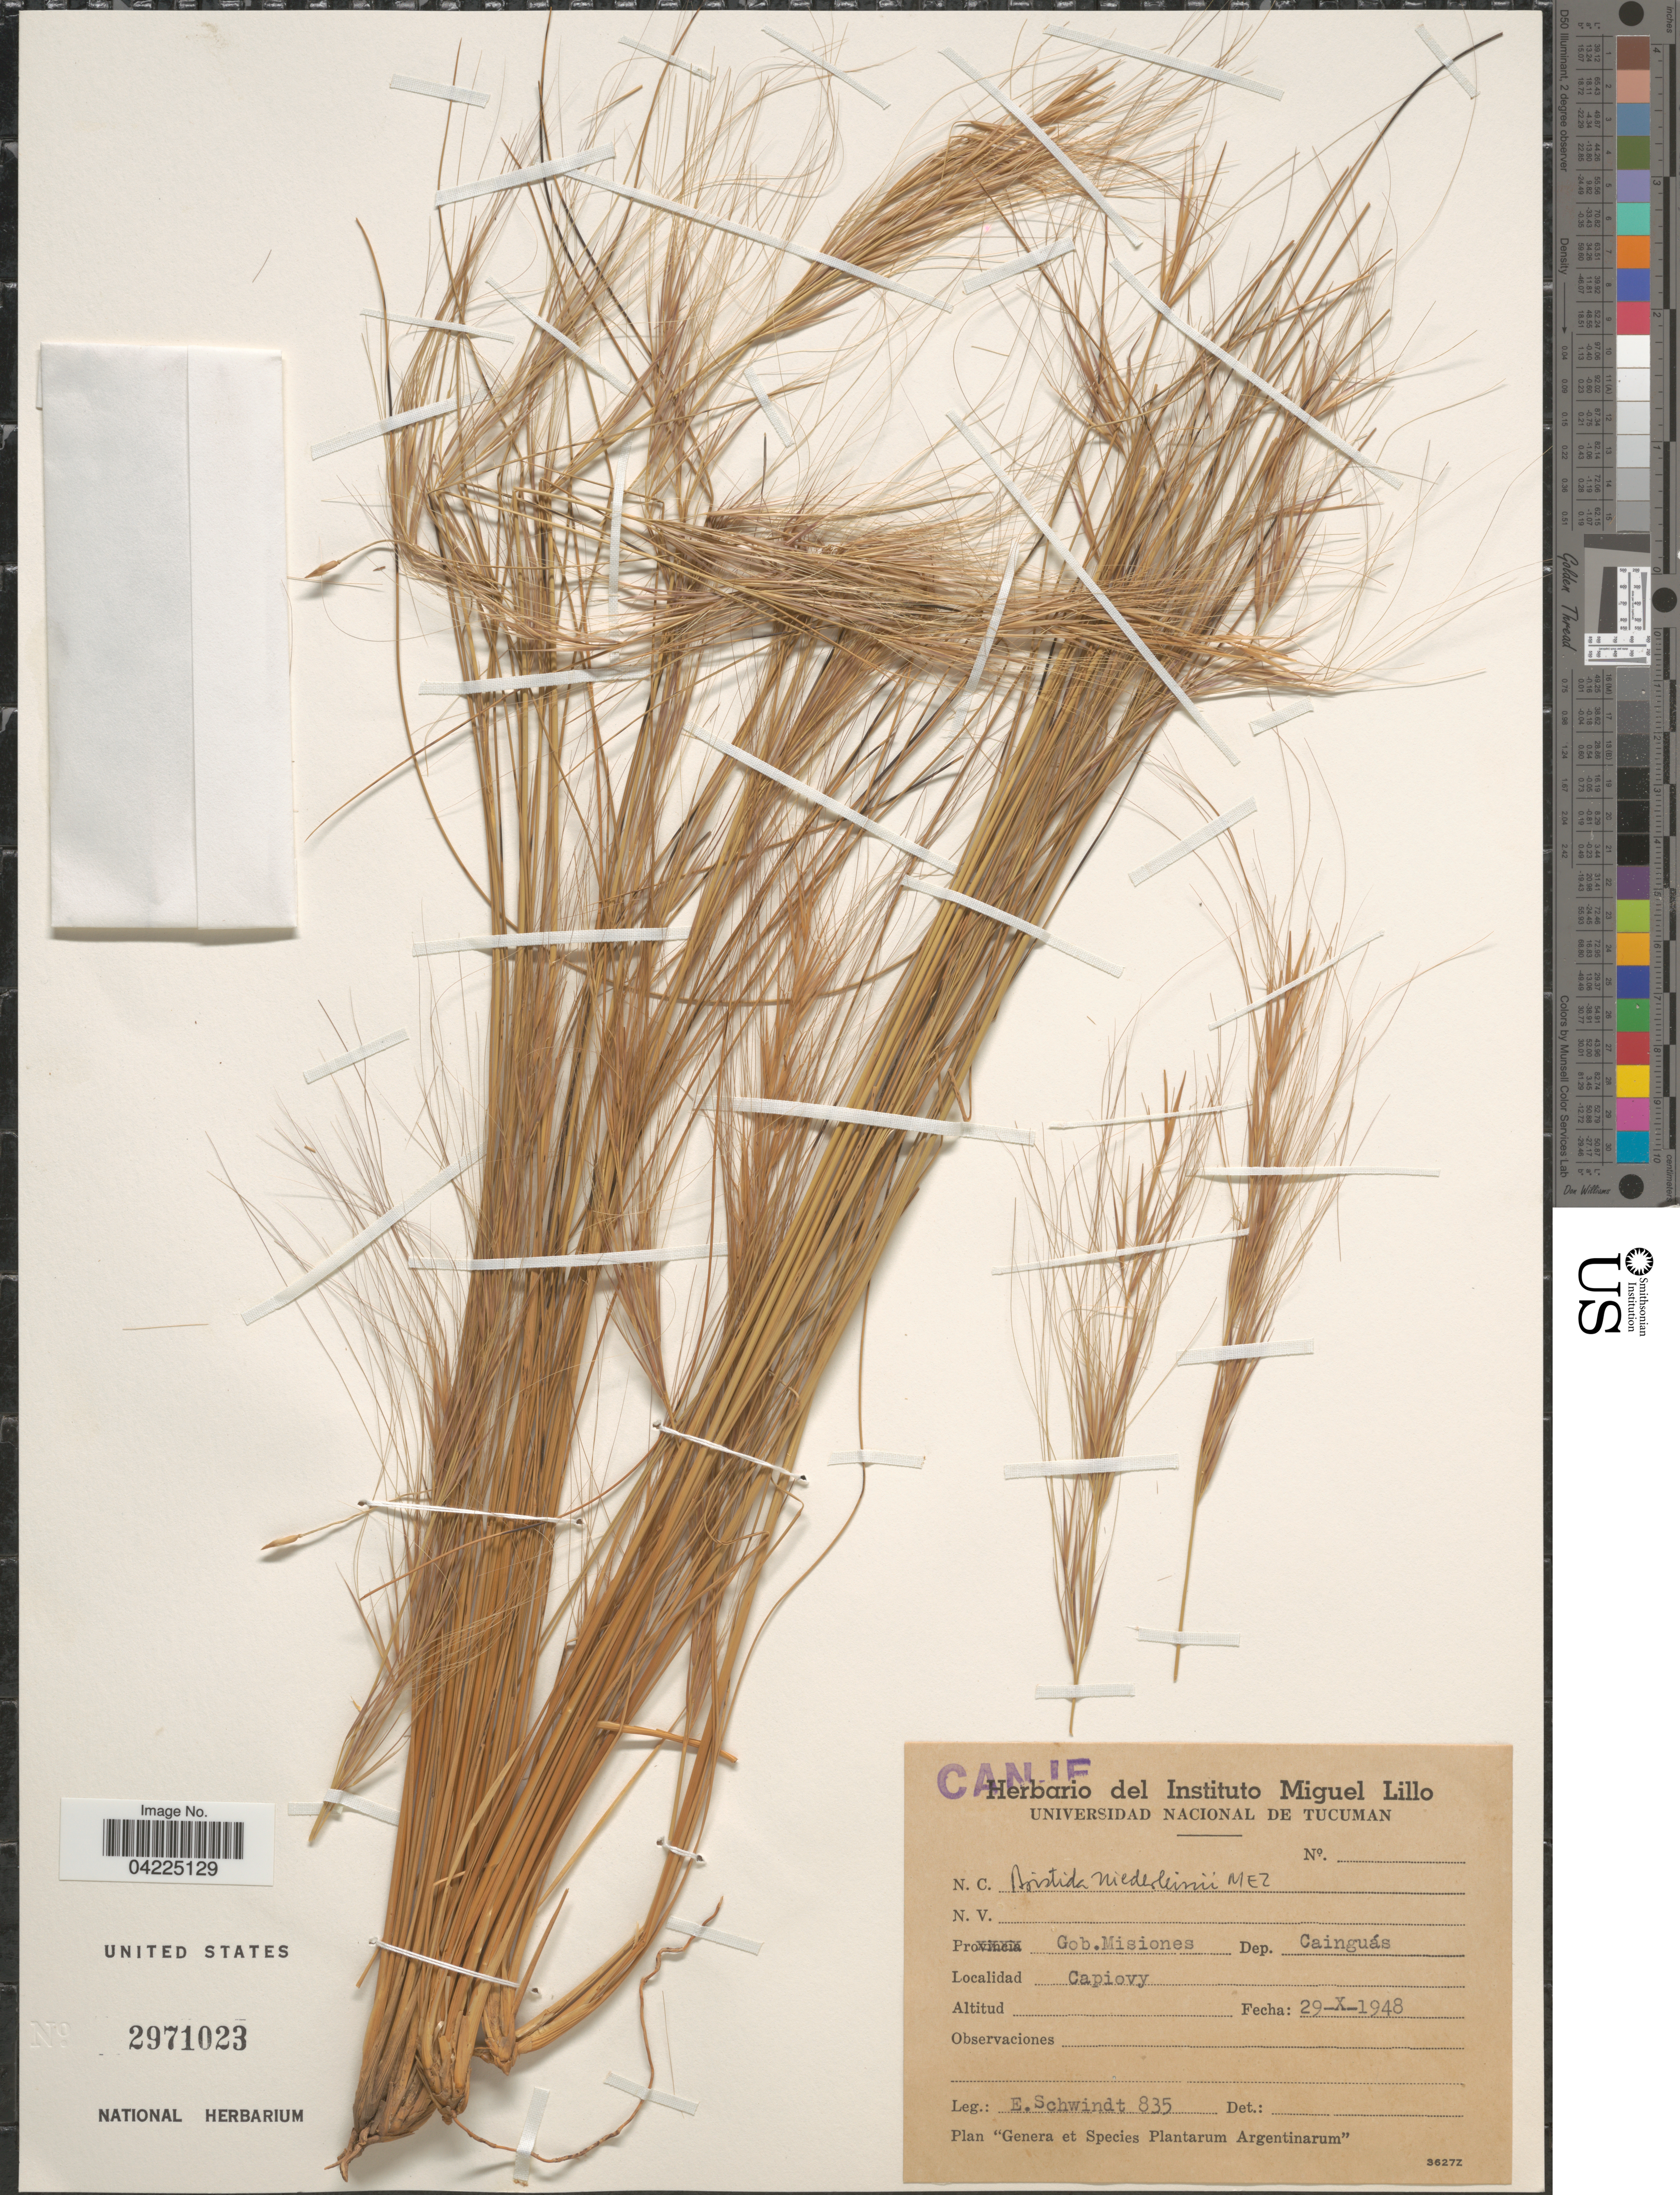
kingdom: Plantae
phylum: Tracheophyta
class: Liliopsida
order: Poales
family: Poaceae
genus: Aristida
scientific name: Aristida niederleinii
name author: Mez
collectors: E. Schwindt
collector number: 835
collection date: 1948-10-29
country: Argentina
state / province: Misiones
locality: Gob. Misiones. Dep. Cainguás. Capiovy.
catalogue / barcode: US 2971023